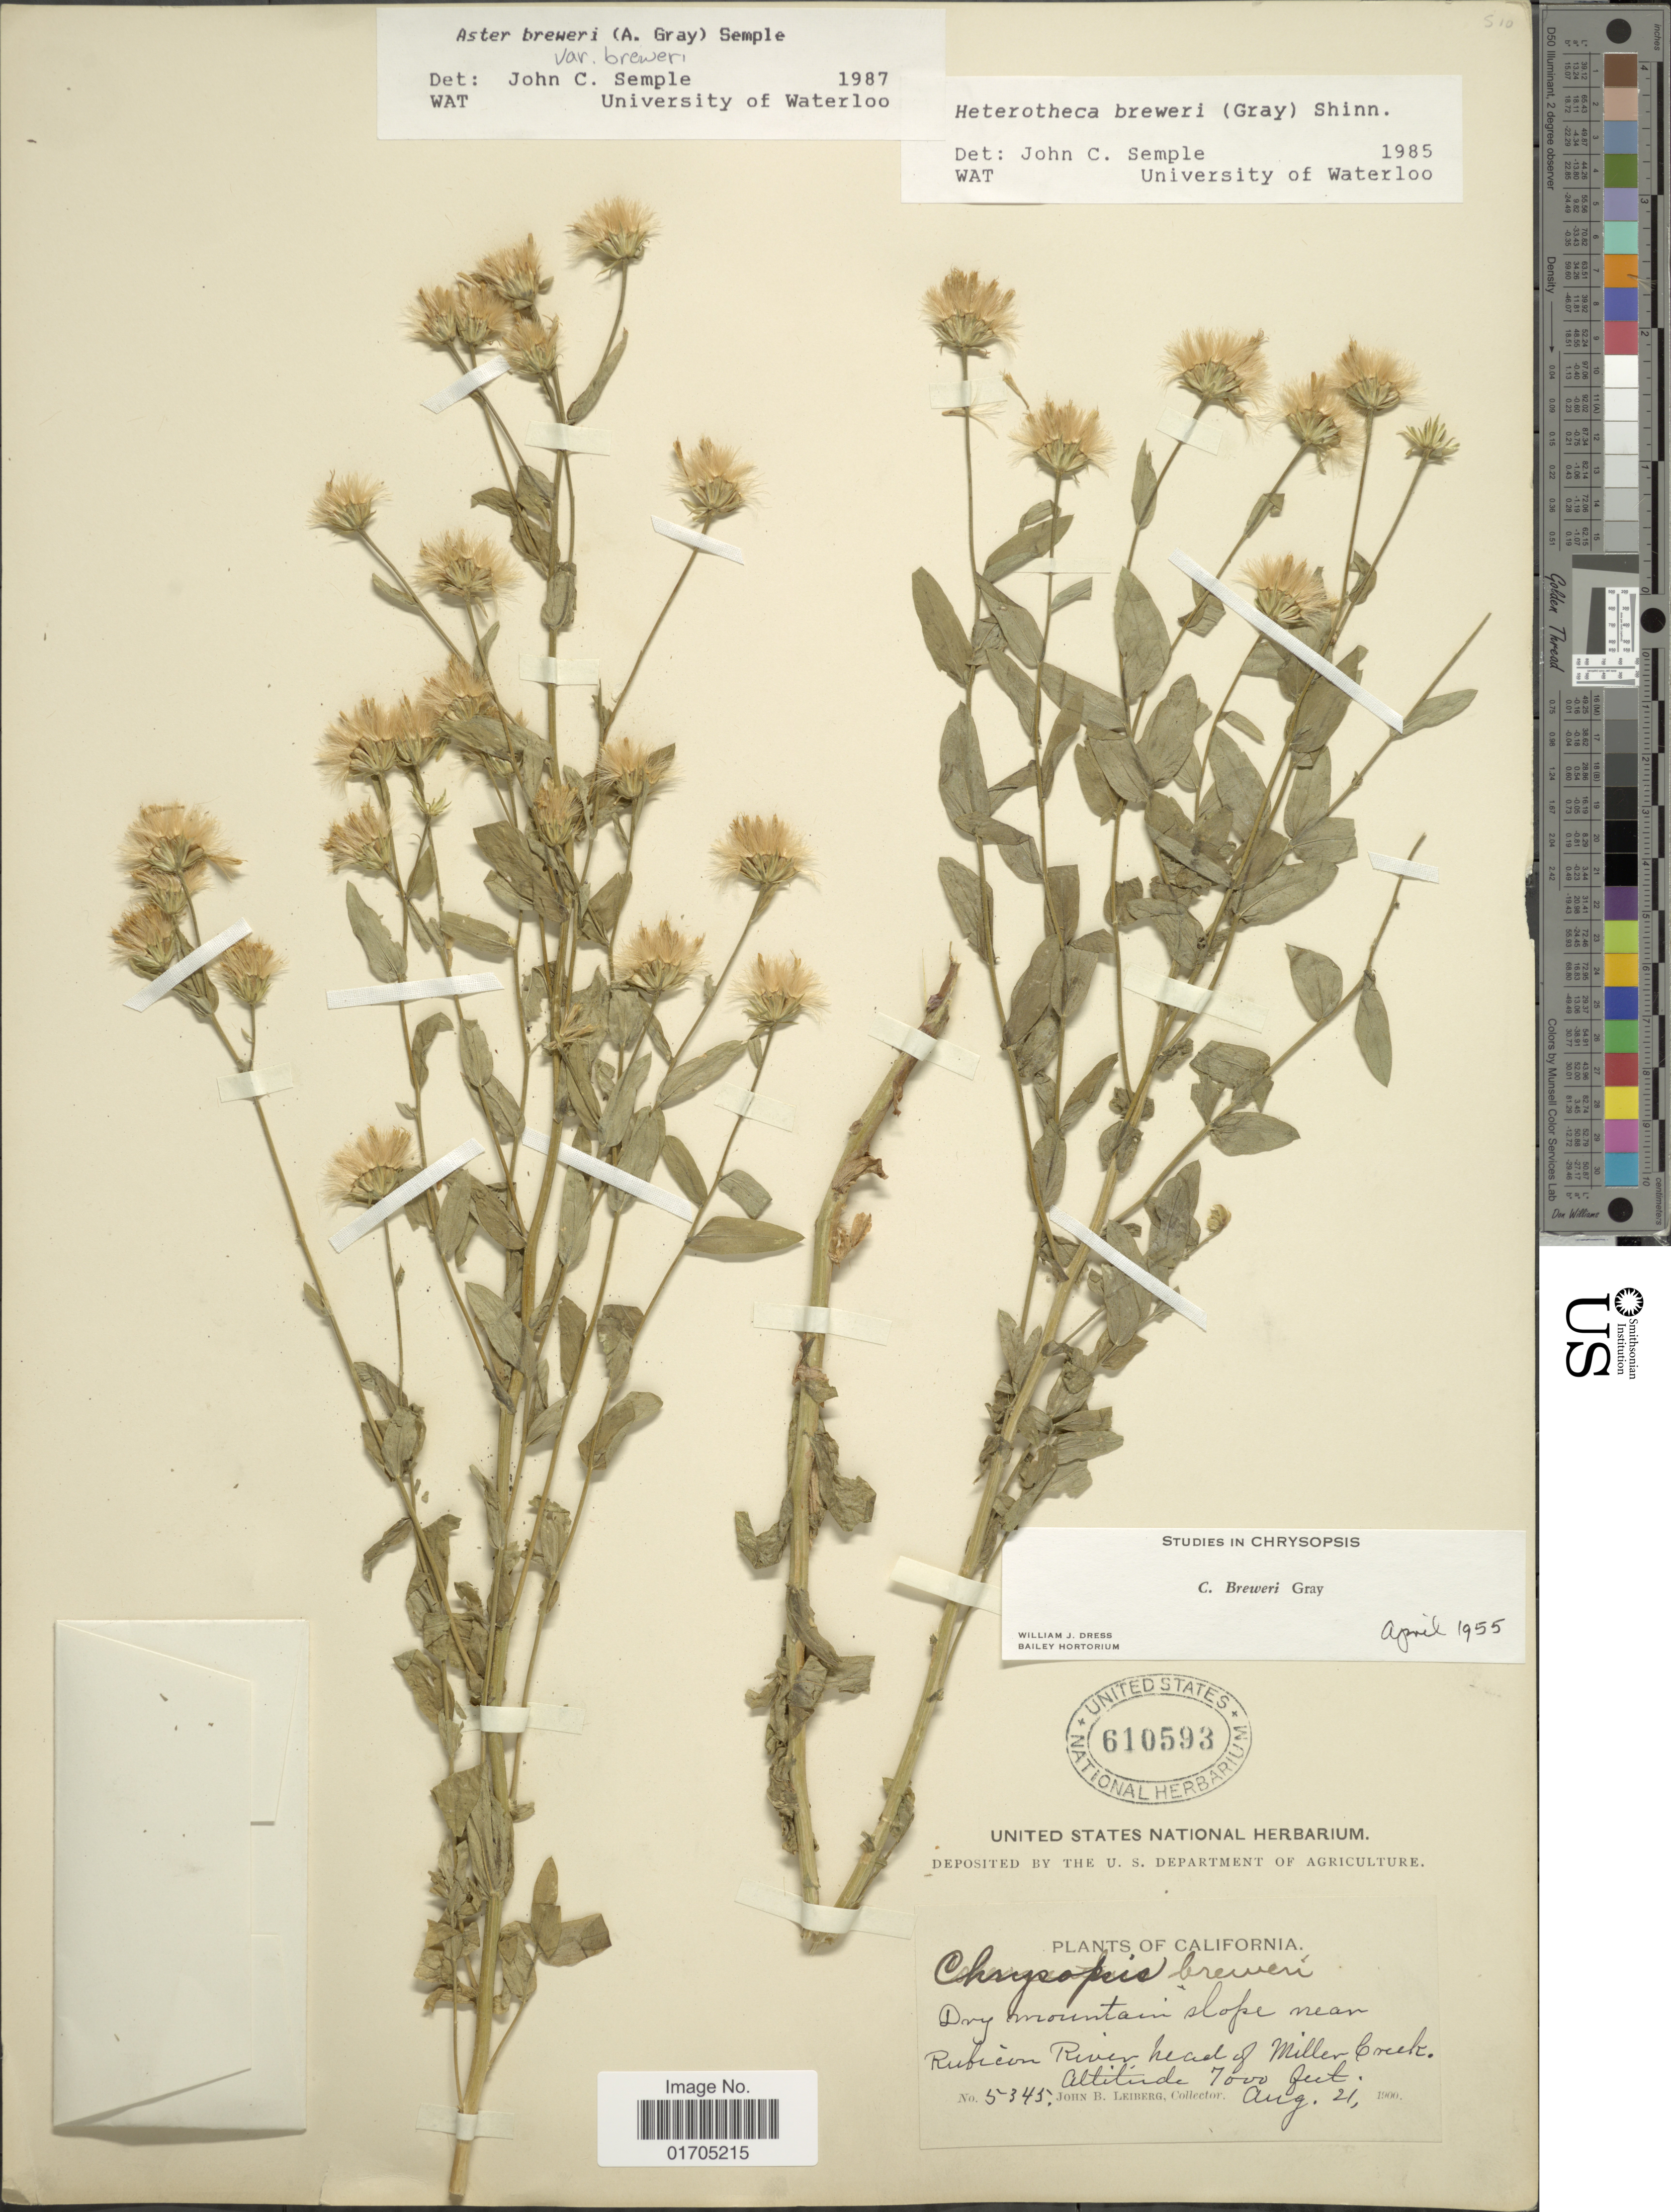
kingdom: Plantae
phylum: Tracheophyta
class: Magnoliopsida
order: Asterales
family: Asteraceae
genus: Eucephalus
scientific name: Eucephalus breweri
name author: (A. Gray) G.L. Nesom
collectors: J. B. Leiberg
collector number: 5345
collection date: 1900-08-21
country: United States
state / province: California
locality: Dry mountain slope near Rubicon River head of Miller Creek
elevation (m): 2134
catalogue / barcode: US 610593